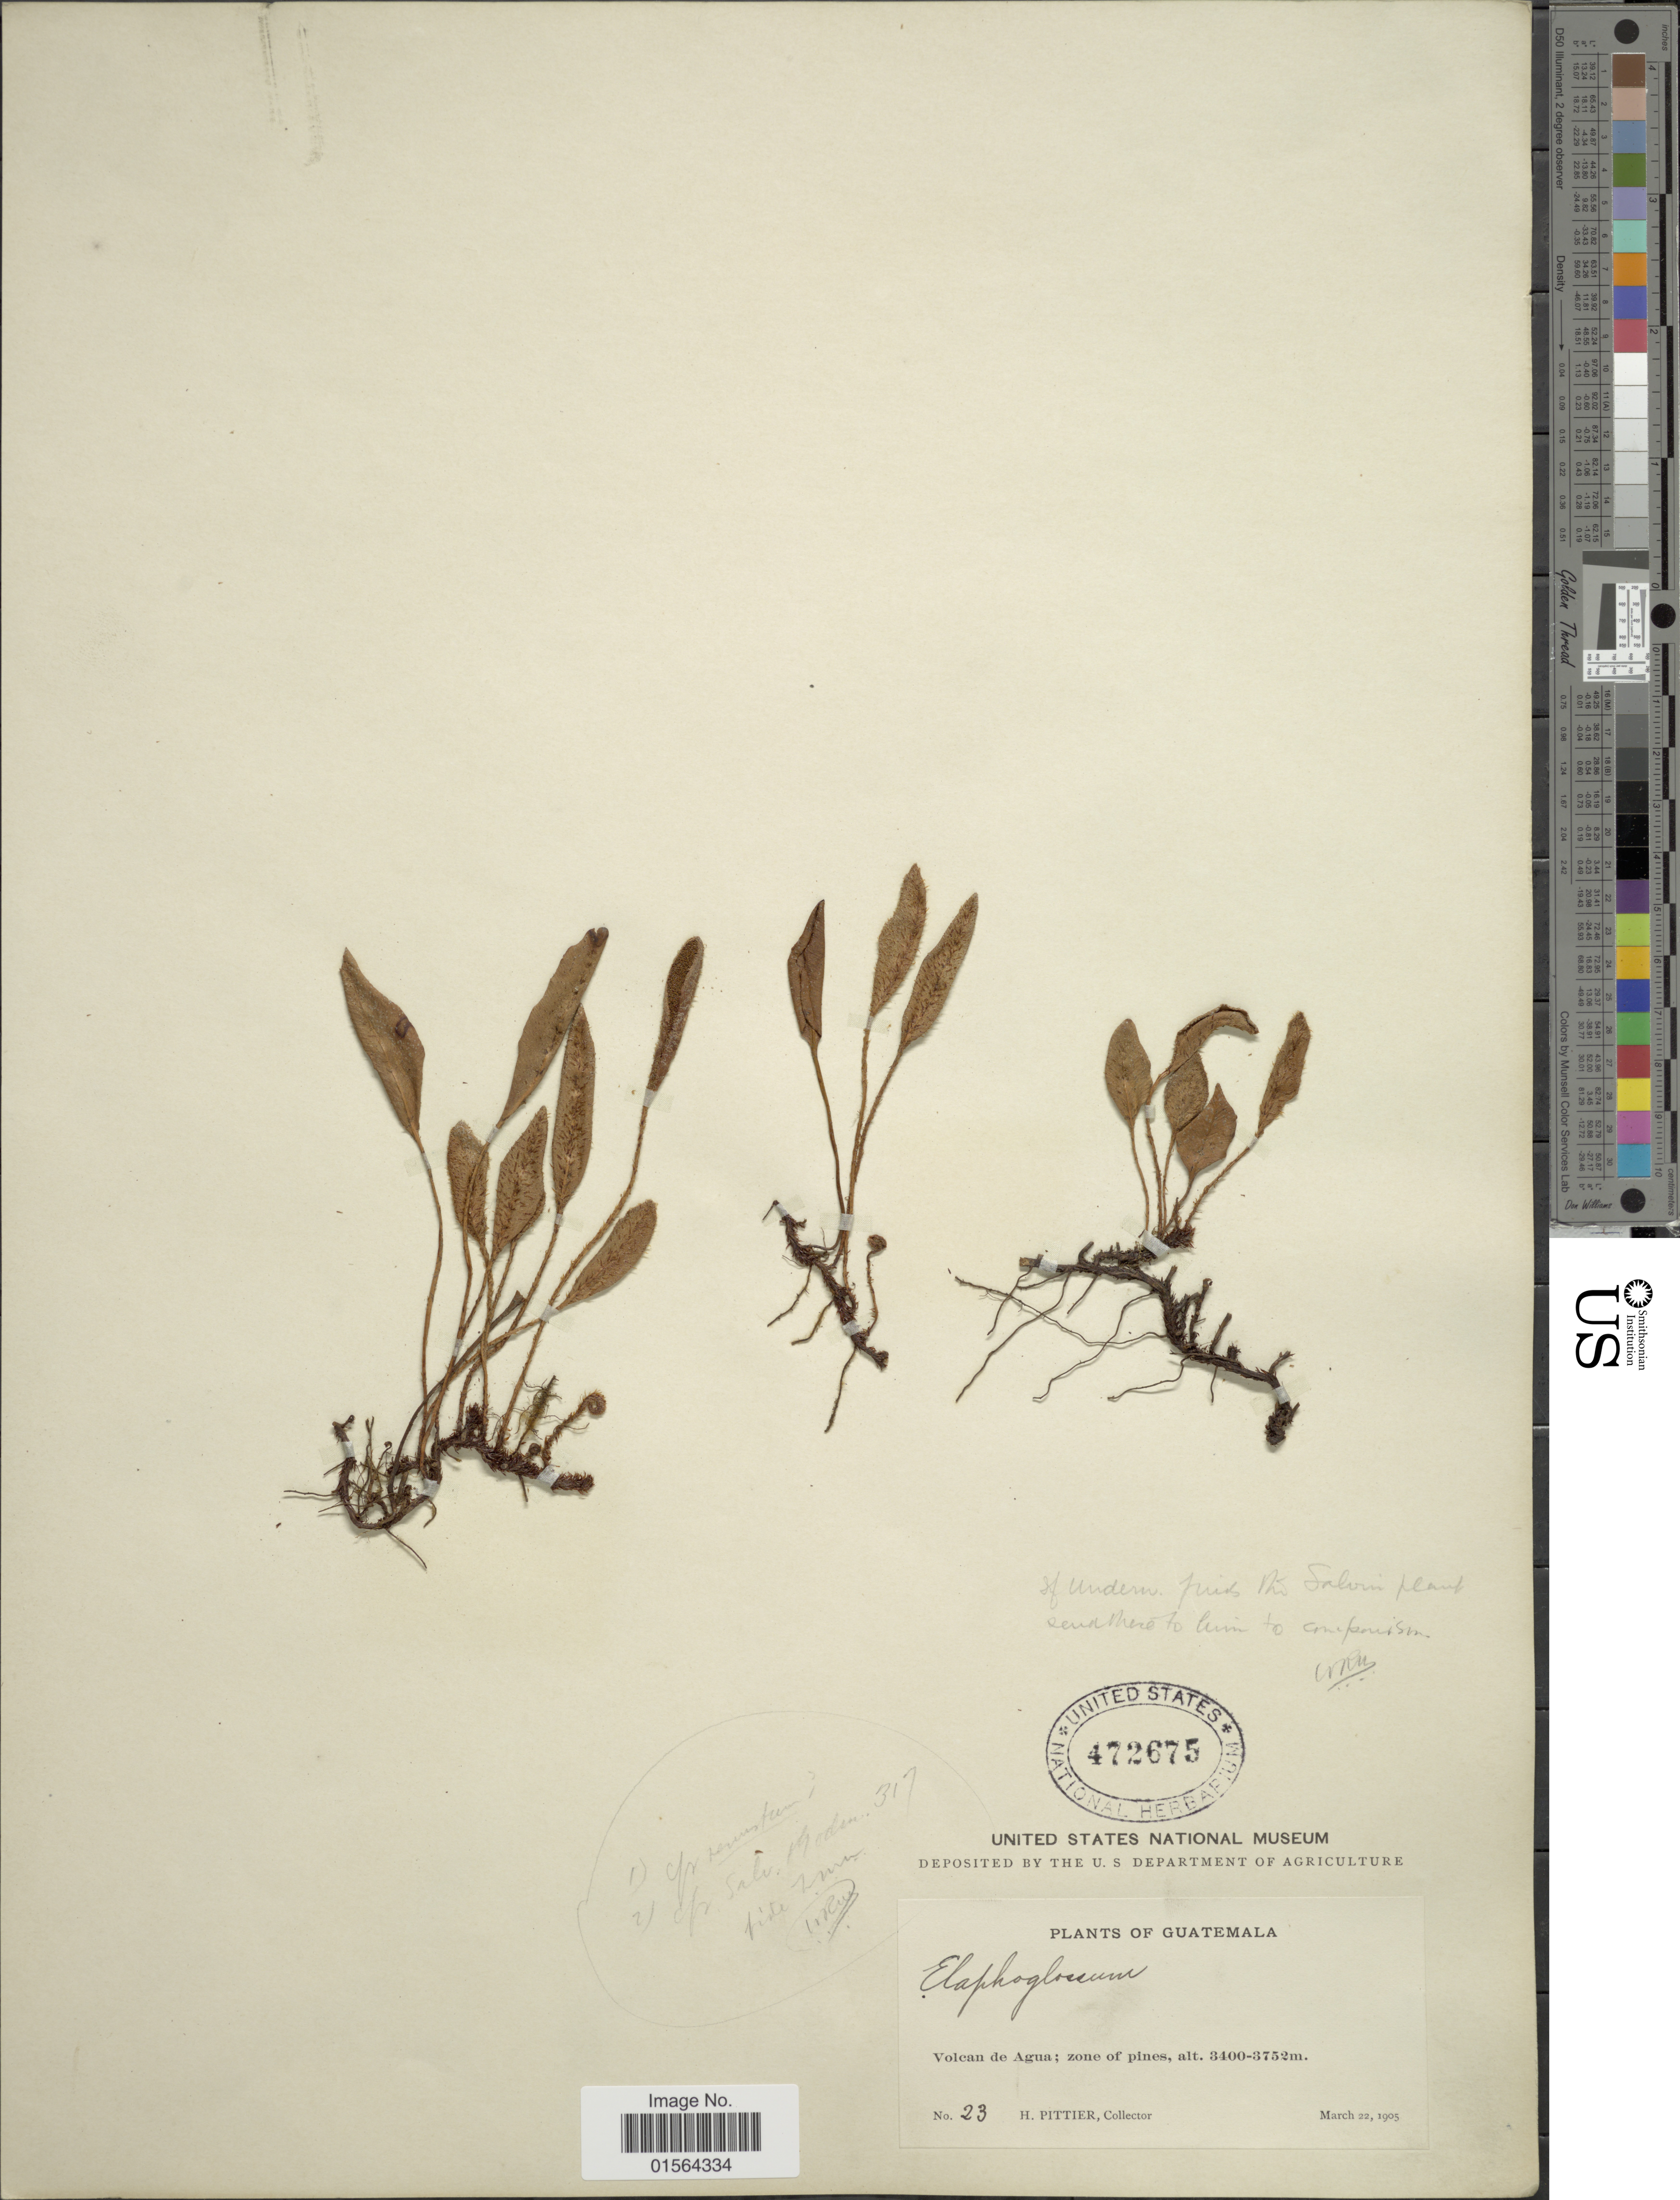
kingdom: Plantae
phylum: Tracheophyta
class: Polypodiopsida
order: Polypodiales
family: Dryopteridaceae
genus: Elaphoglossum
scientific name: Elaphoglossum mathewsii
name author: (Fée) T. Moore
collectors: H. F. Pittier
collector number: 23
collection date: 1905-03-22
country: Guatemala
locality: Volcan de Agua; zone of pines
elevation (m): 3400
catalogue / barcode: US 472675